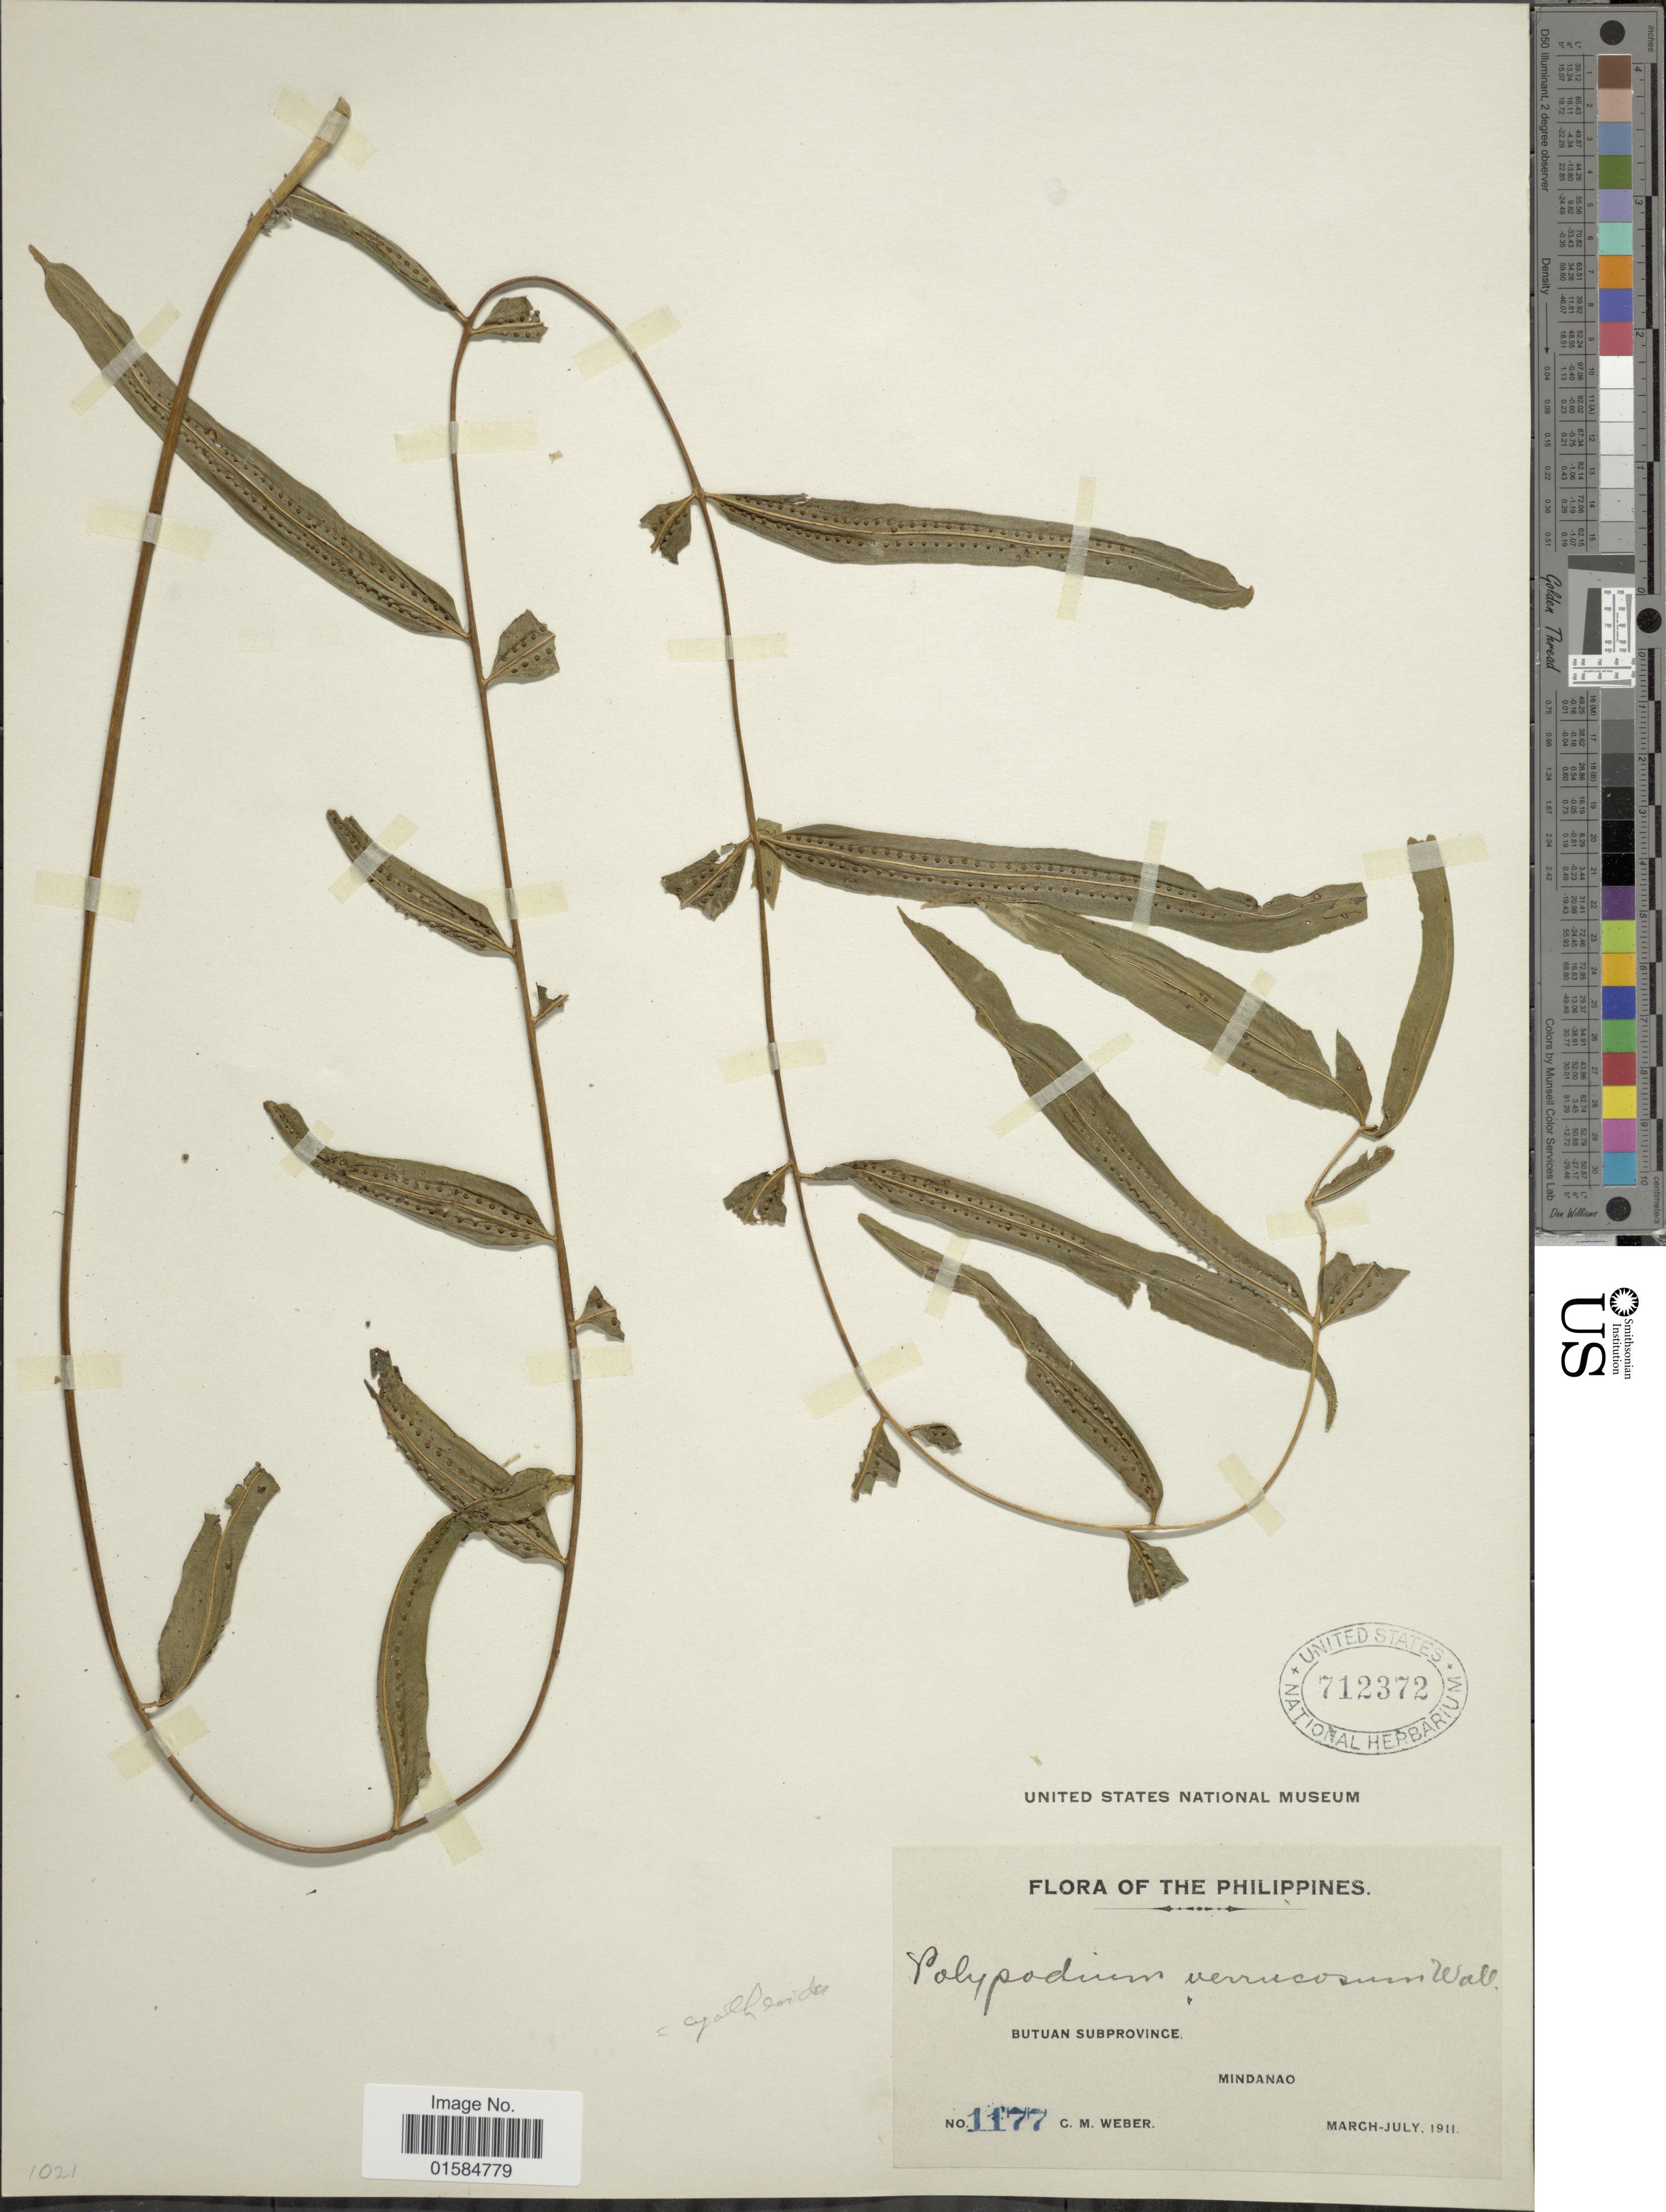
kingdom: Plantae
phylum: Tracheophyta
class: Polypodiopsida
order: Polypodiales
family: Polypodiaceae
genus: Goniophlebium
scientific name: Goniophlebium percussum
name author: (Cauv.) W.H. Wagner & Grether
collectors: C. M. Weber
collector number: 1177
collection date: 1911-03/1911-07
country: Philippines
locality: Butuan Subprovince, Mindanao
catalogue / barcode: US 712372